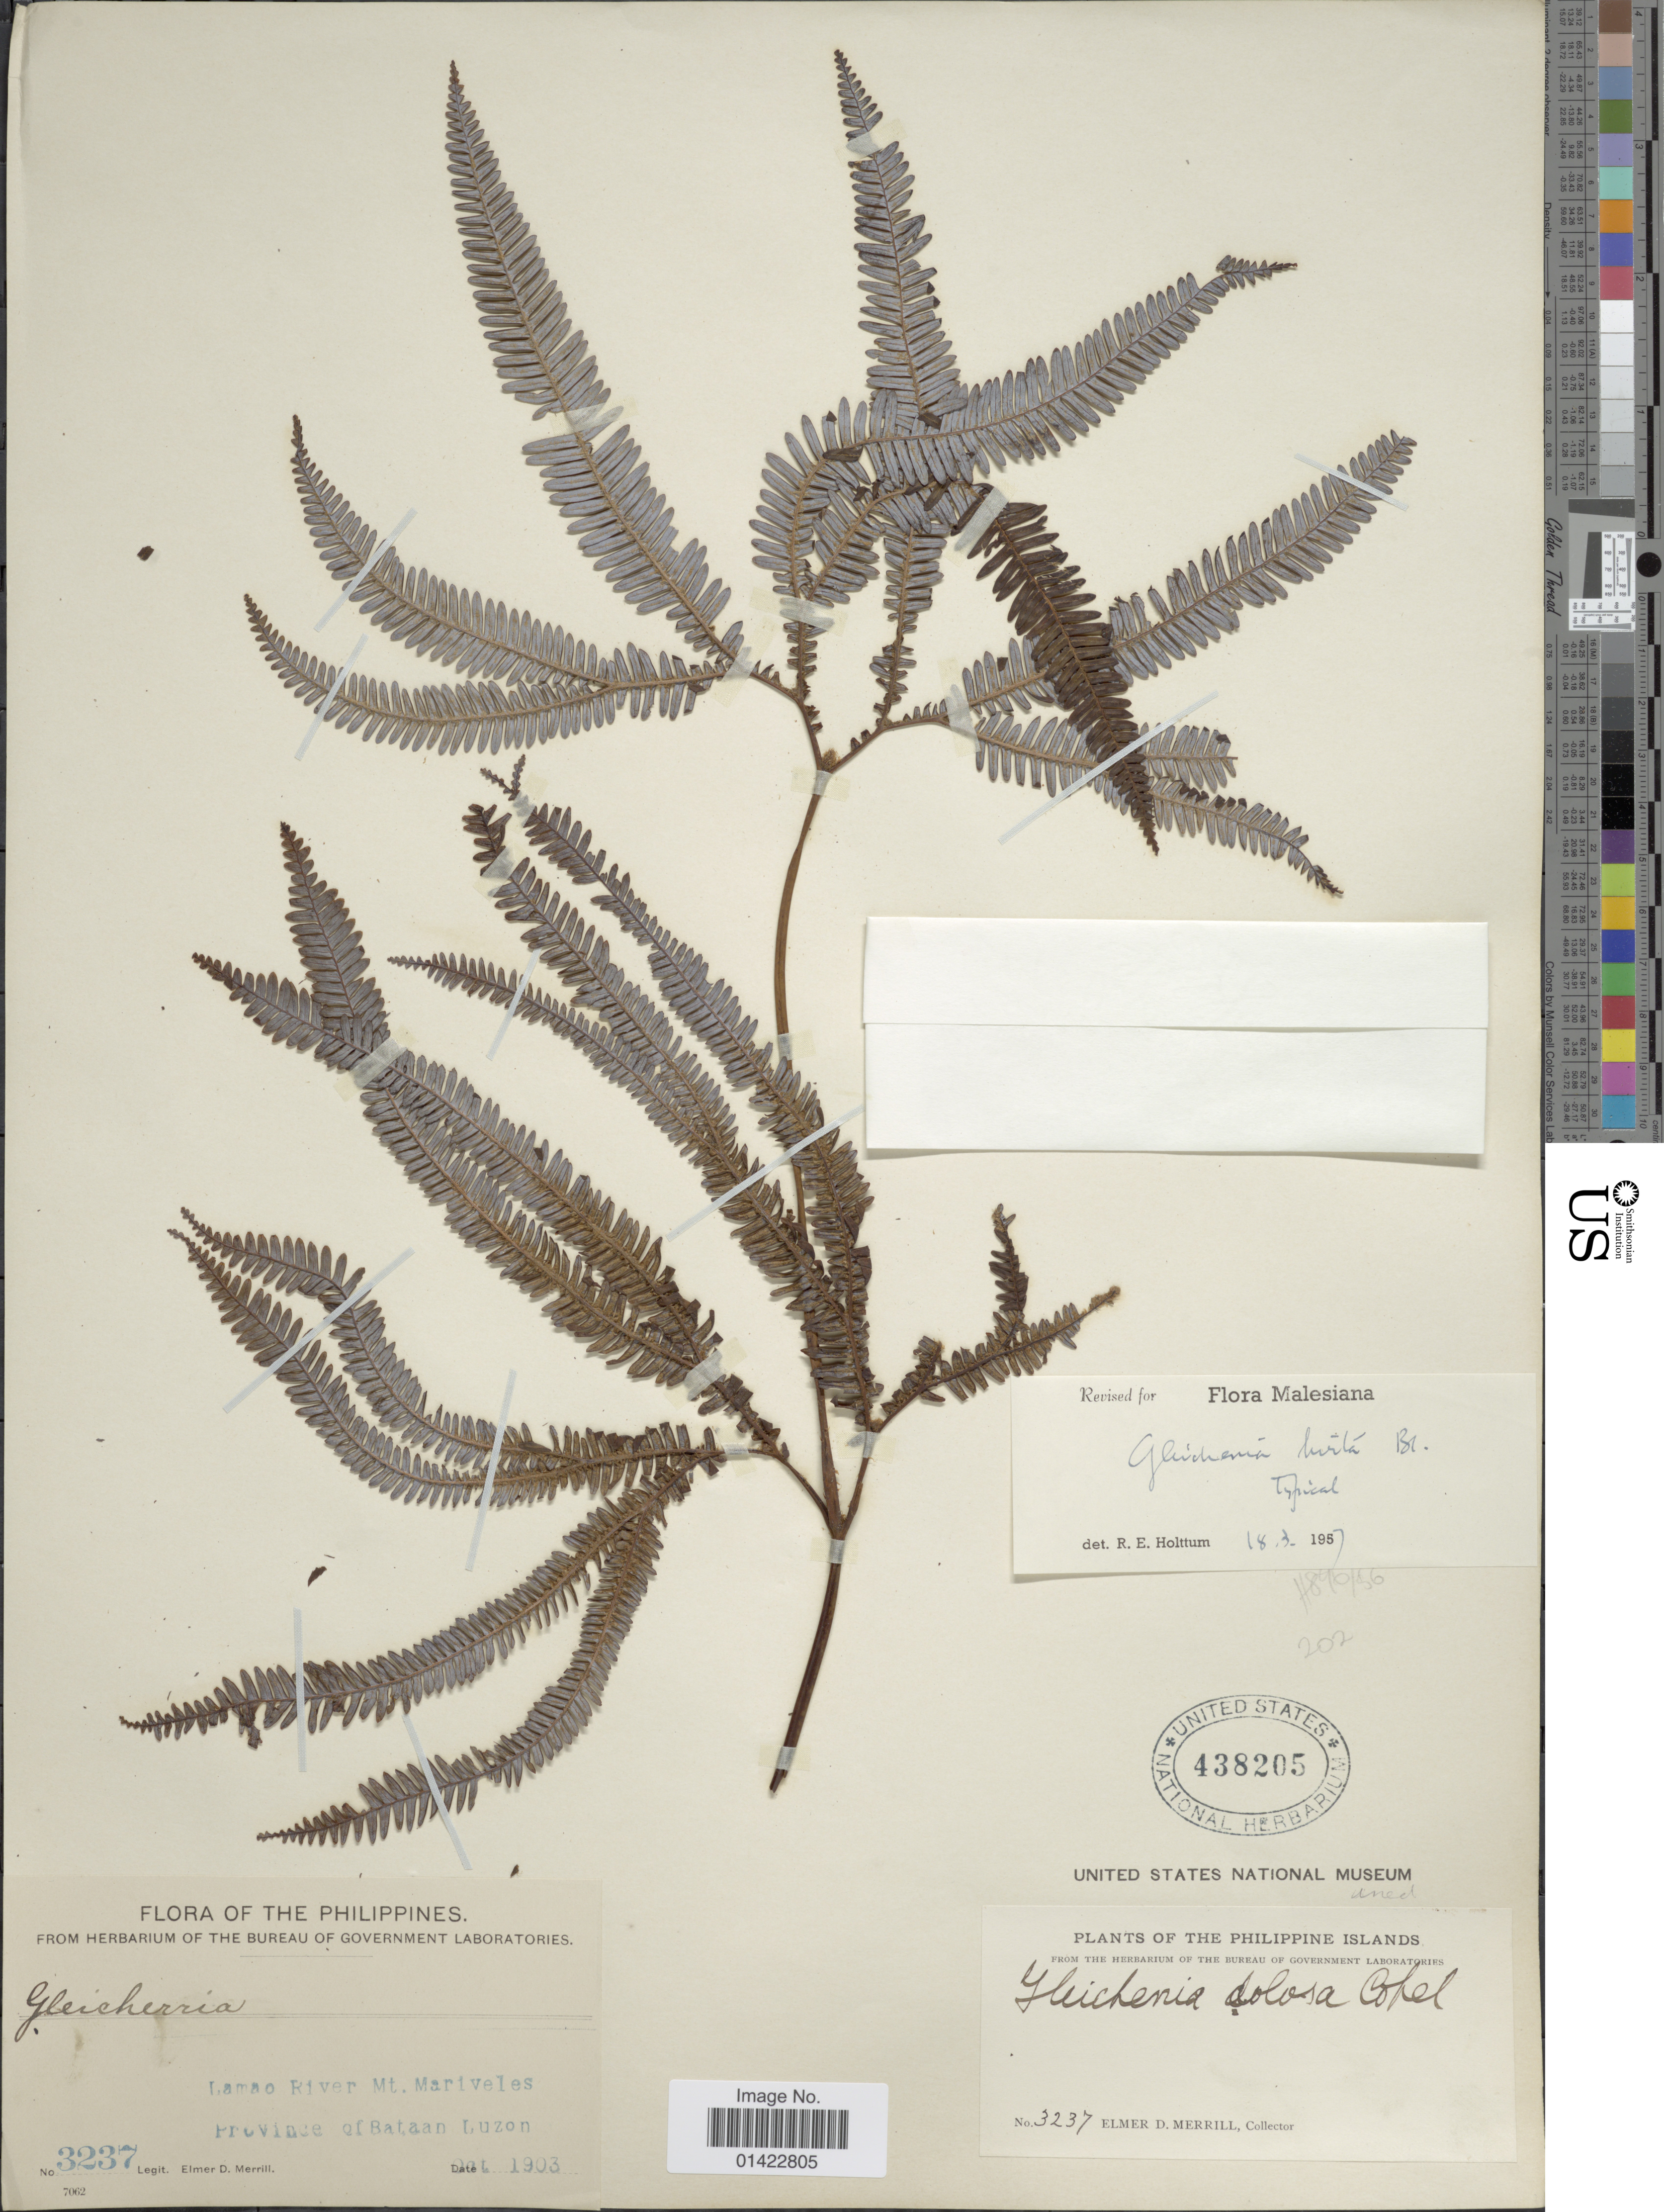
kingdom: Plantae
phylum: Tracheophyta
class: Polypodiopsida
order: Gleicheniales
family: Gleicheniaceae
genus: Sticherus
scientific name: Sticherus hirtus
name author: (Blume) Ching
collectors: E. D. Merrill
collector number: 3237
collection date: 1903-10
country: Philippines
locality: Lamao River Mt. Mariveles Province of Bataan Luzon.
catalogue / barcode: US 438205